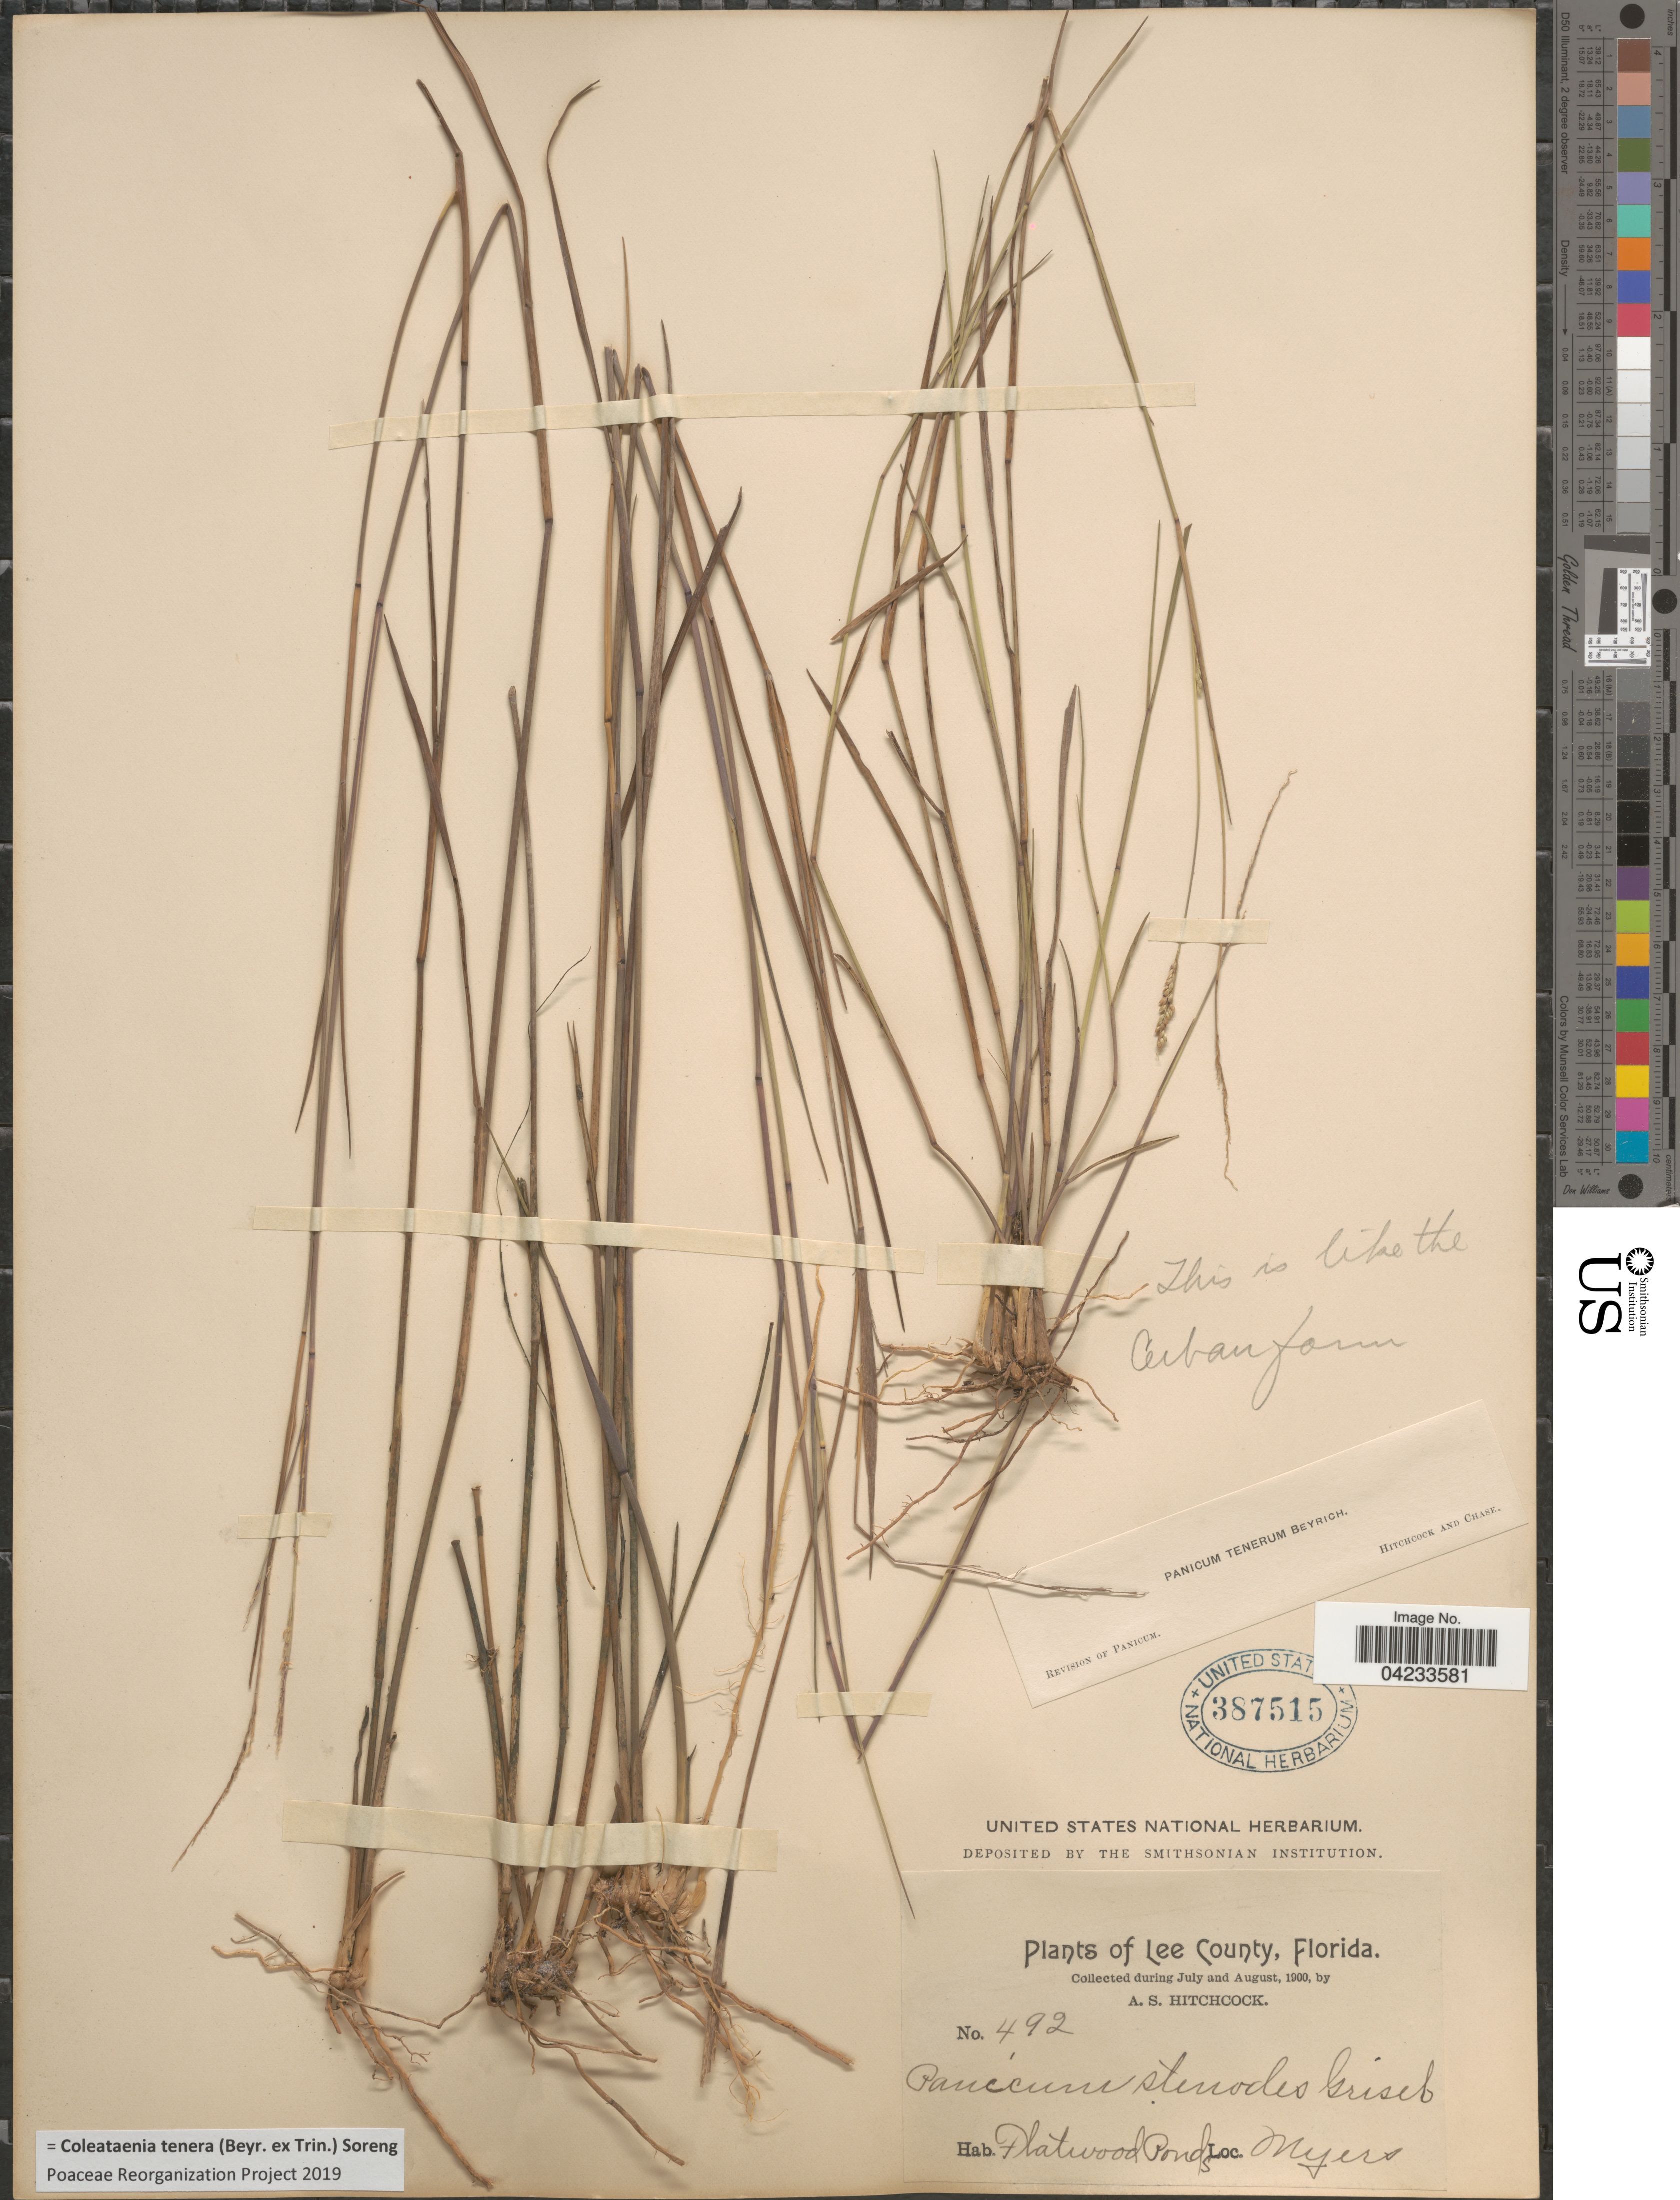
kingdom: Plantae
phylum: Tracheophyta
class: Liliopsida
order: Poales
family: Poaceae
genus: Coleataenia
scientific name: Coleataenia tenera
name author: (Beyr. ex Trin.) Soreng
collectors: A. S. Hitchcock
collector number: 492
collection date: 1900-07/1900-08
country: United States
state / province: Florida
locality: Lee County. Flatwood Ponds. Myers.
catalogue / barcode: US 387515